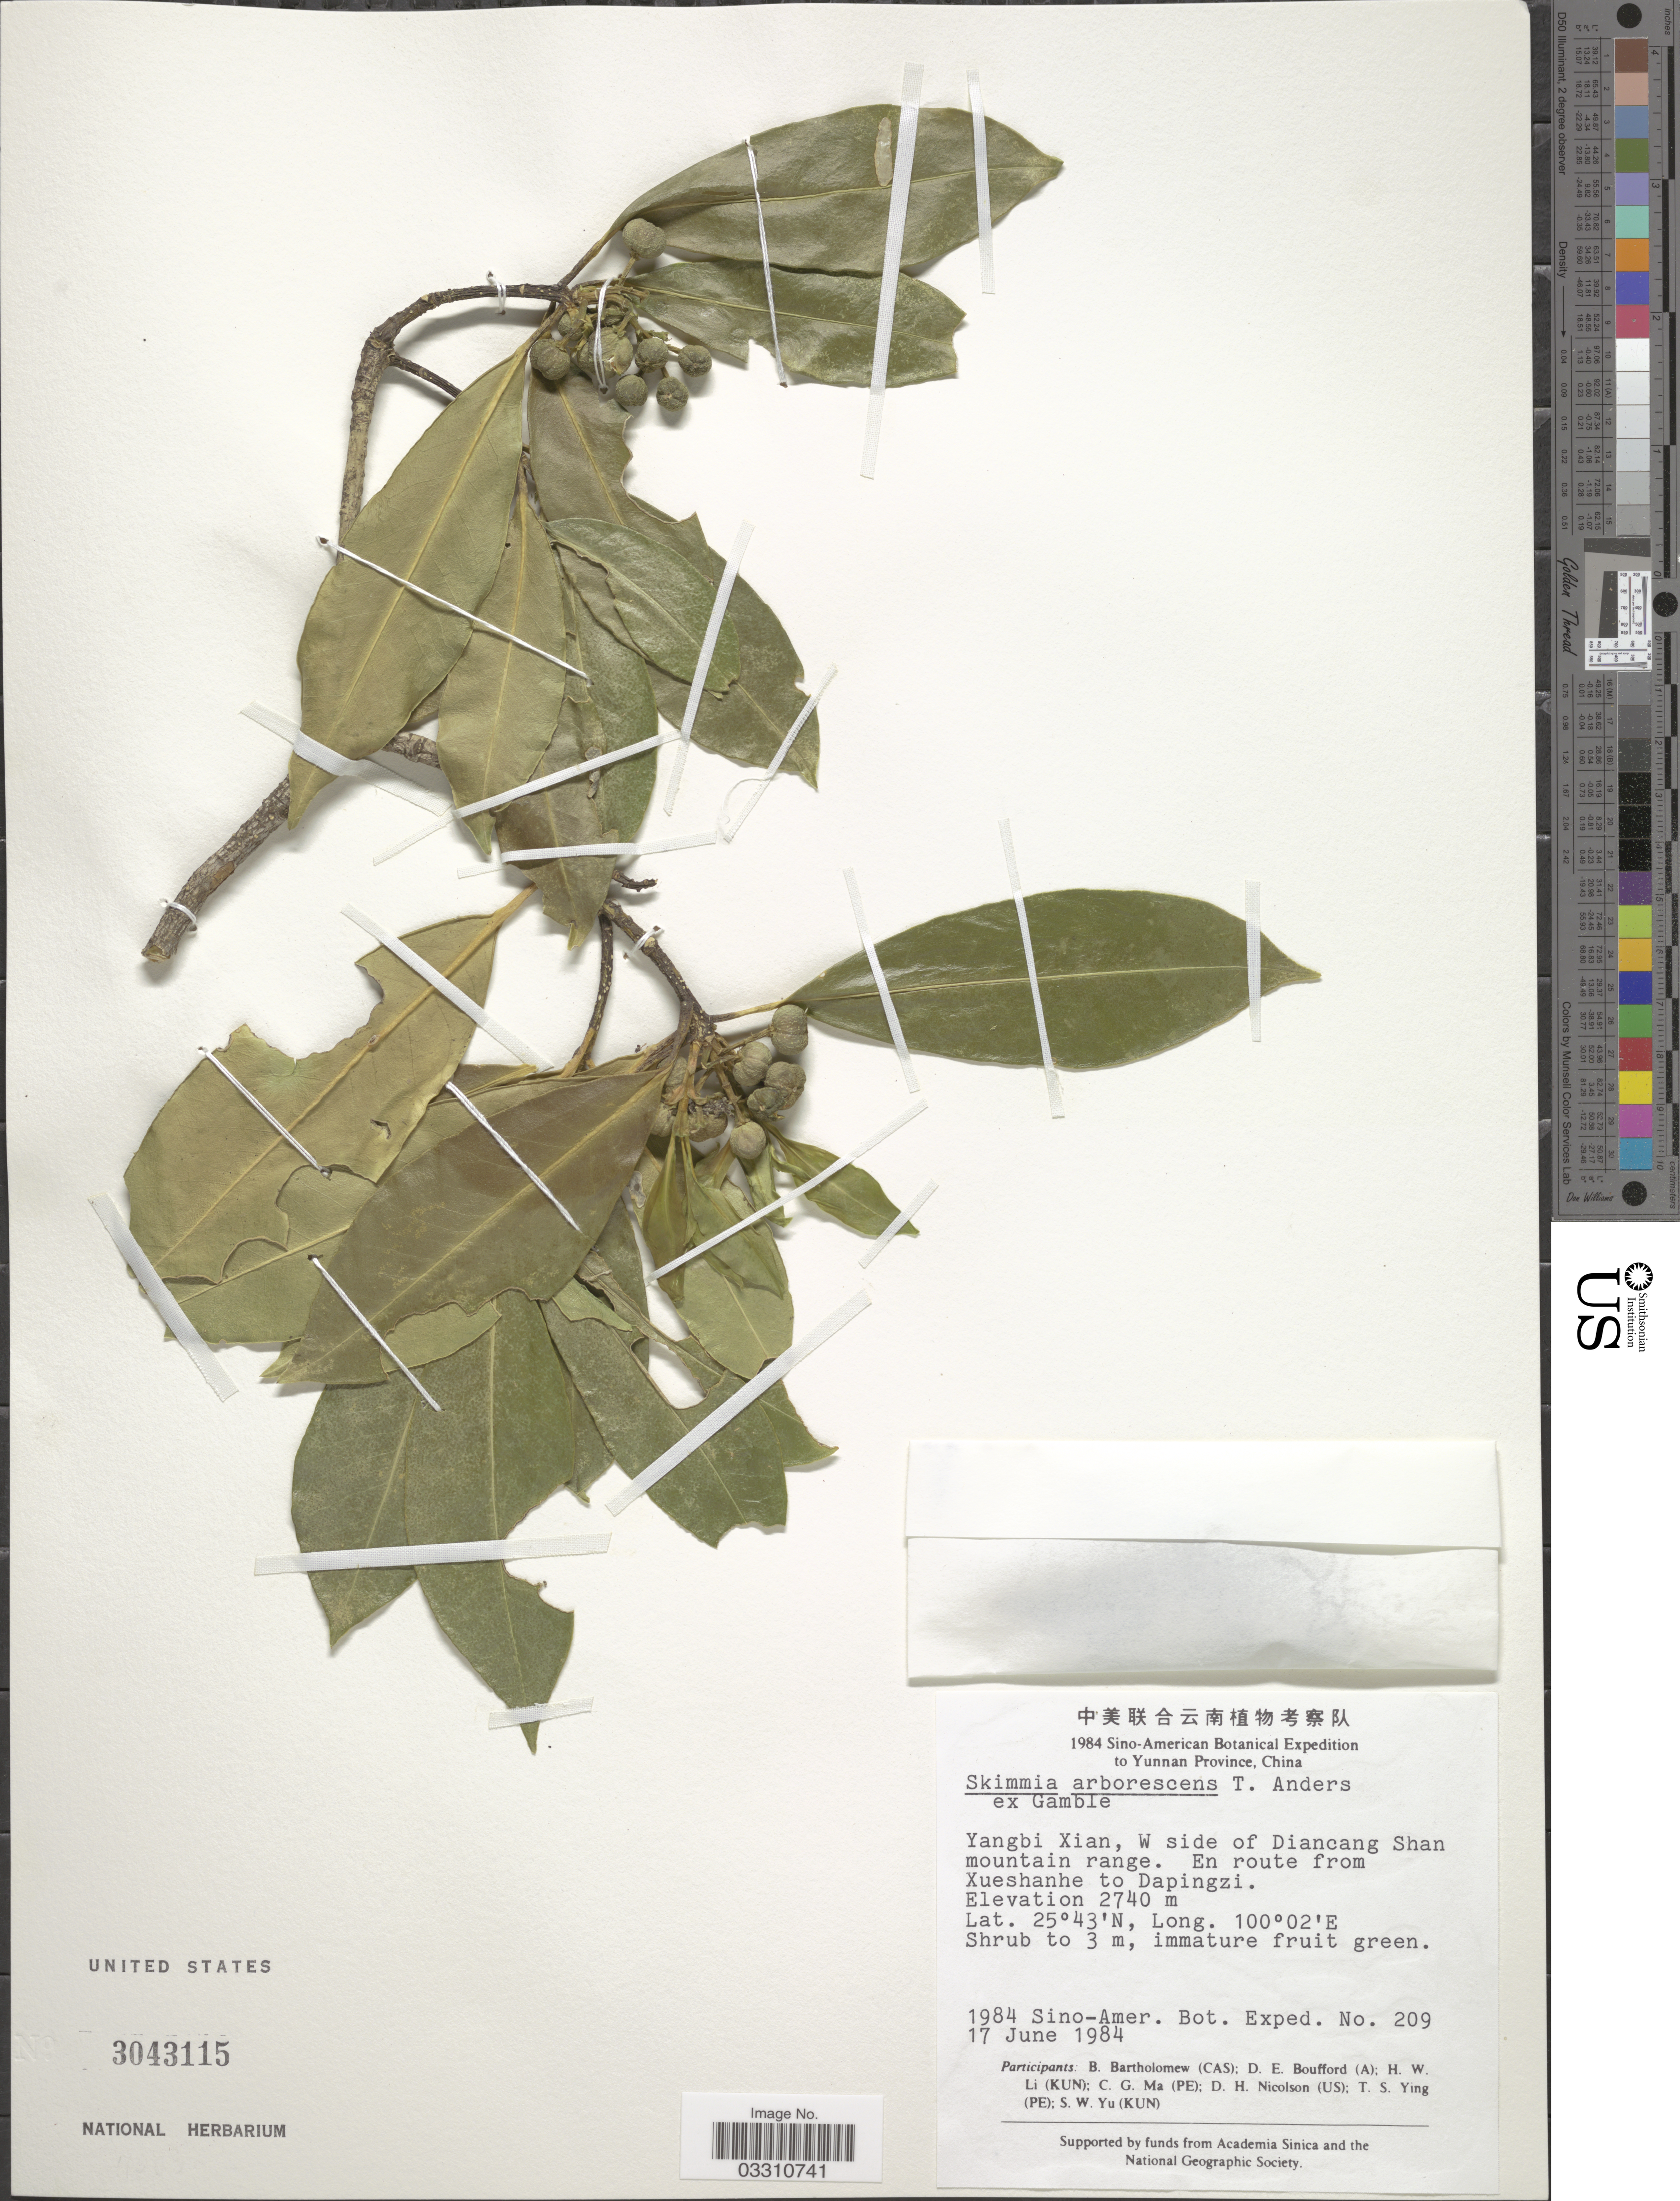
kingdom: Plantae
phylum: Tracheophyta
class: Magnoliopsida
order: Sapindales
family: Rutaceae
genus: Skimmia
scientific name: Skimmia arborescens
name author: T. Anders. & Gamble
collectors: Sino-Amer. Bot. Exped. 1984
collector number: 209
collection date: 1984-06-17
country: China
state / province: Yunnan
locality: Yangbi Xian, W side of Diancang Shan mountain range. En route from Xueshanhe to Dapingzi.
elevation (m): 2740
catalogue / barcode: US 3043115